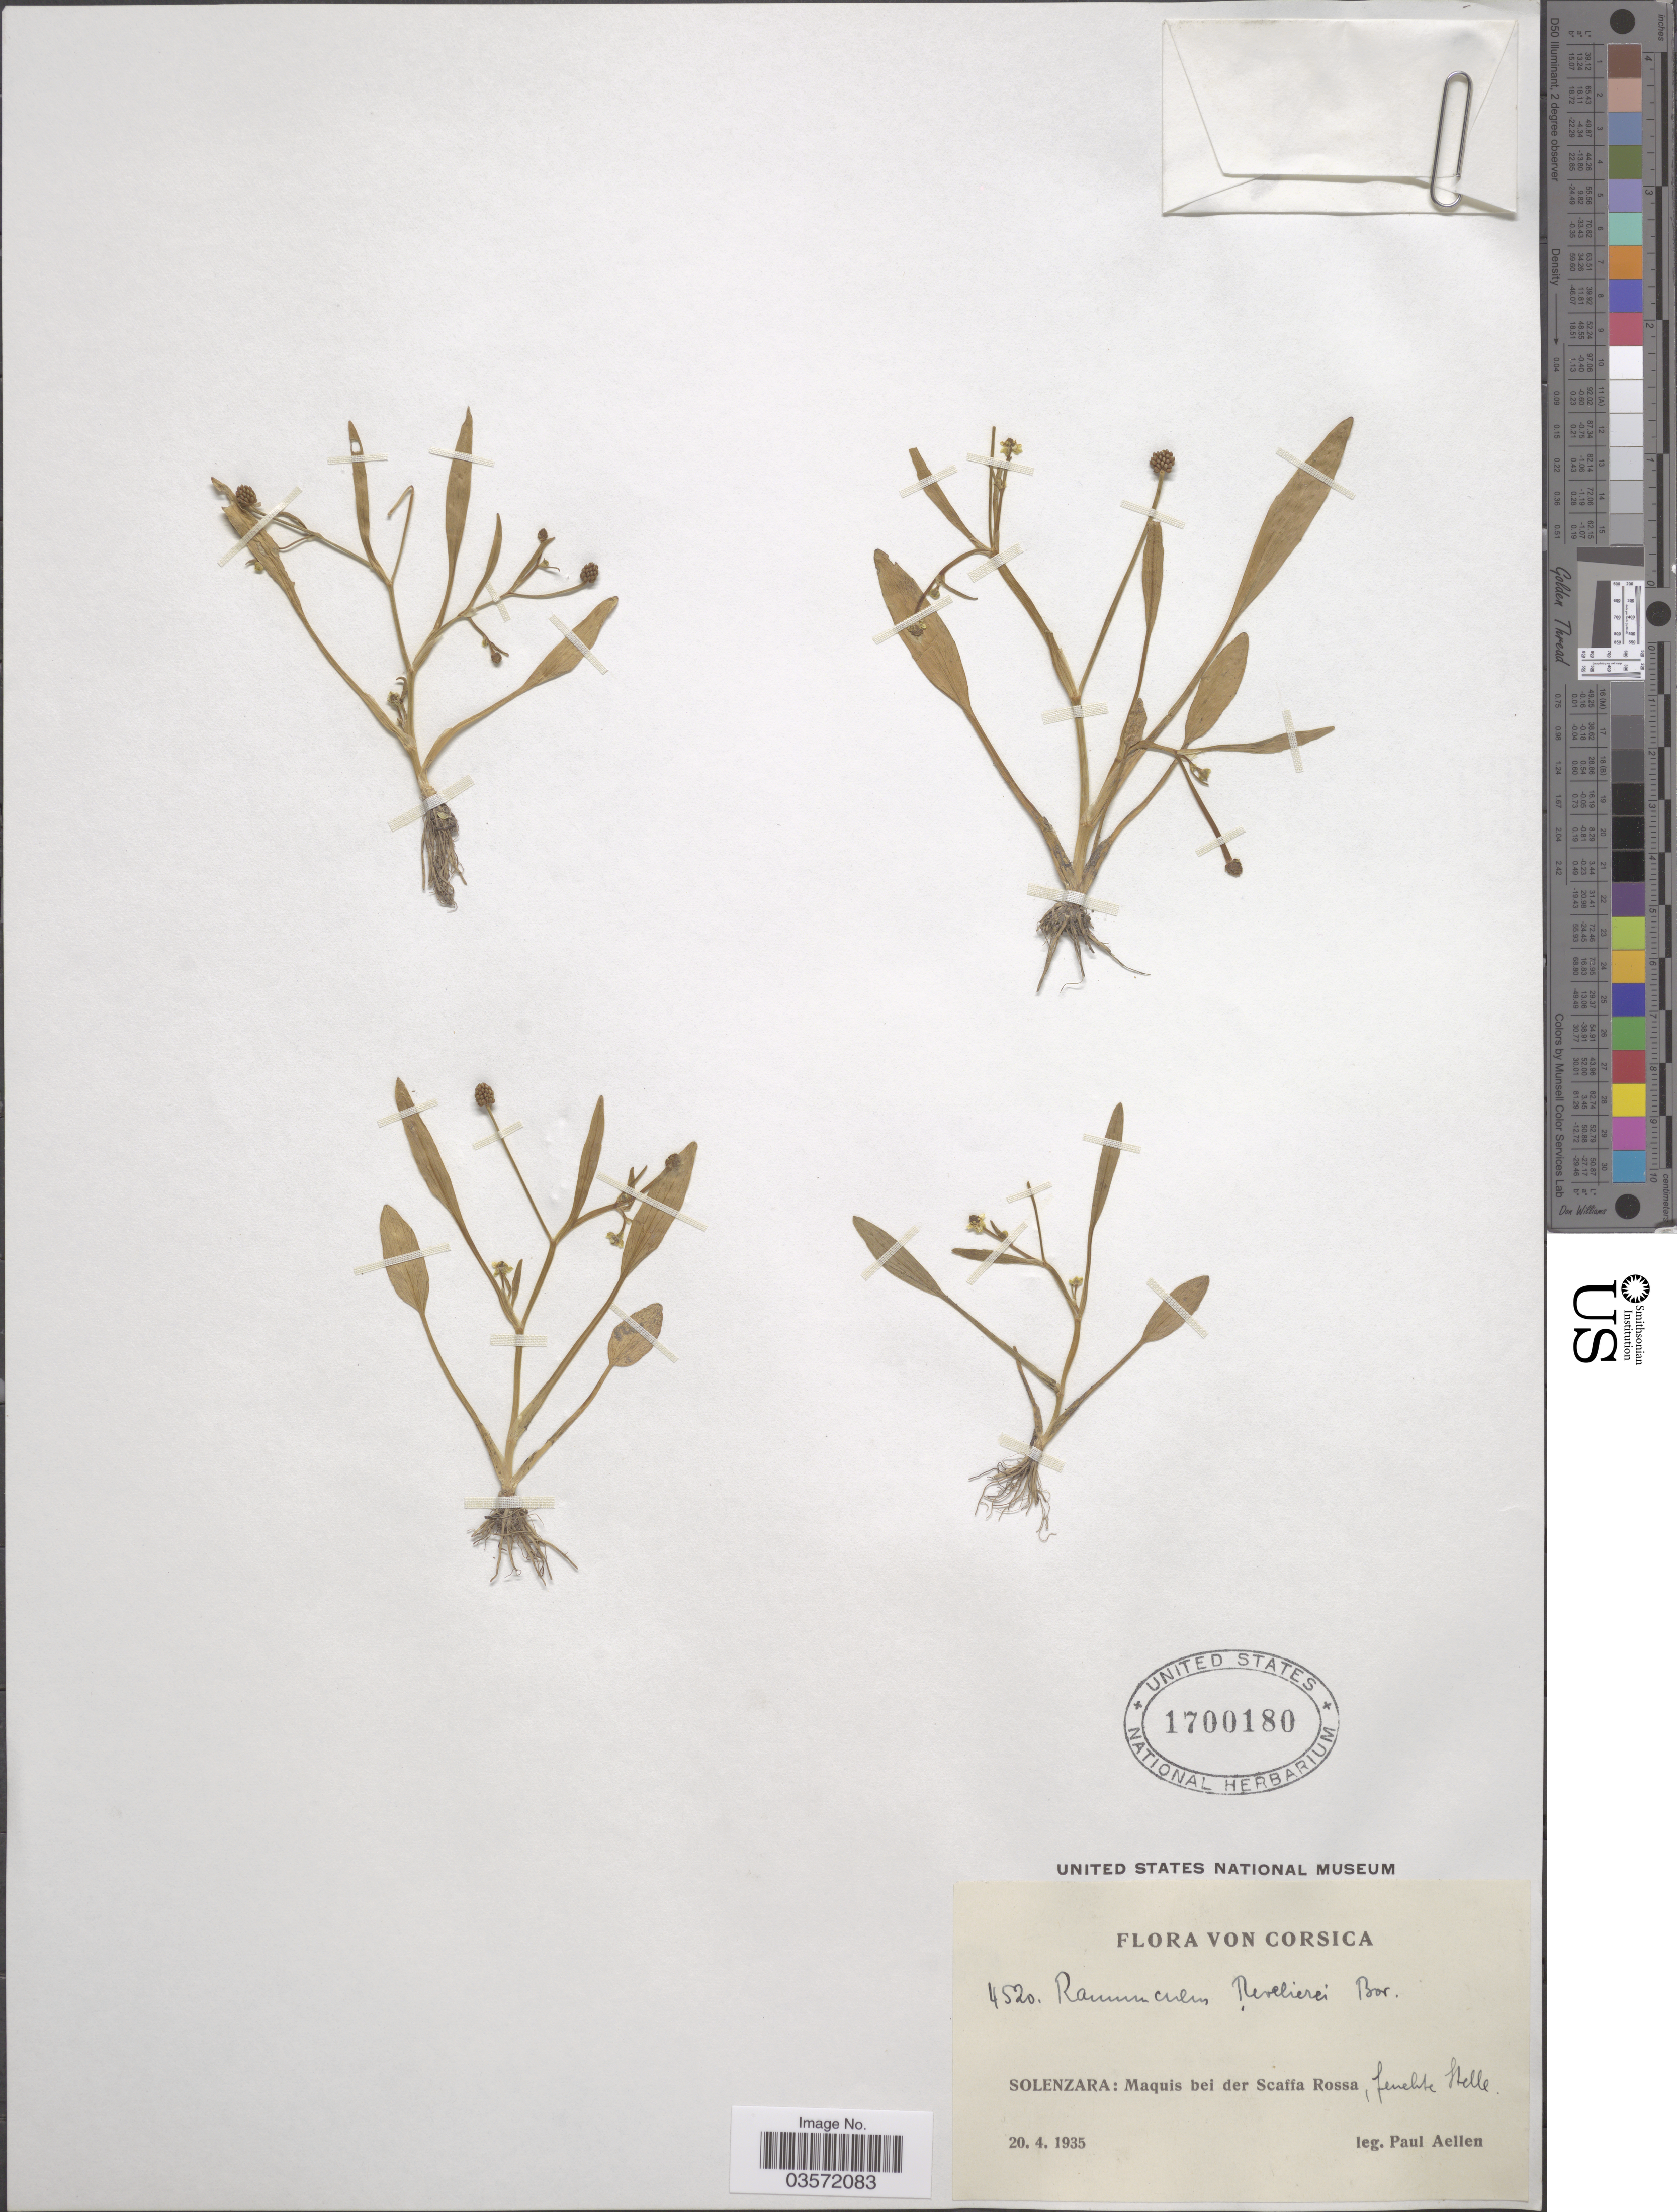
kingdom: Plantae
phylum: Tracheophyta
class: Magnoliopsida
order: Ranunculales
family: Ranunculaceae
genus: Ranunculus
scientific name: Ranunculus revellieri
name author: Boreau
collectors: P. Aellen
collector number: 4520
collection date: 1935-04-20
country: France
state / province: Corsica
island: Corse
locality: Solenzara: Maquis bei der Scaffa Rosa, feuchte Stelle.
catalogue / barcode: US 1700180